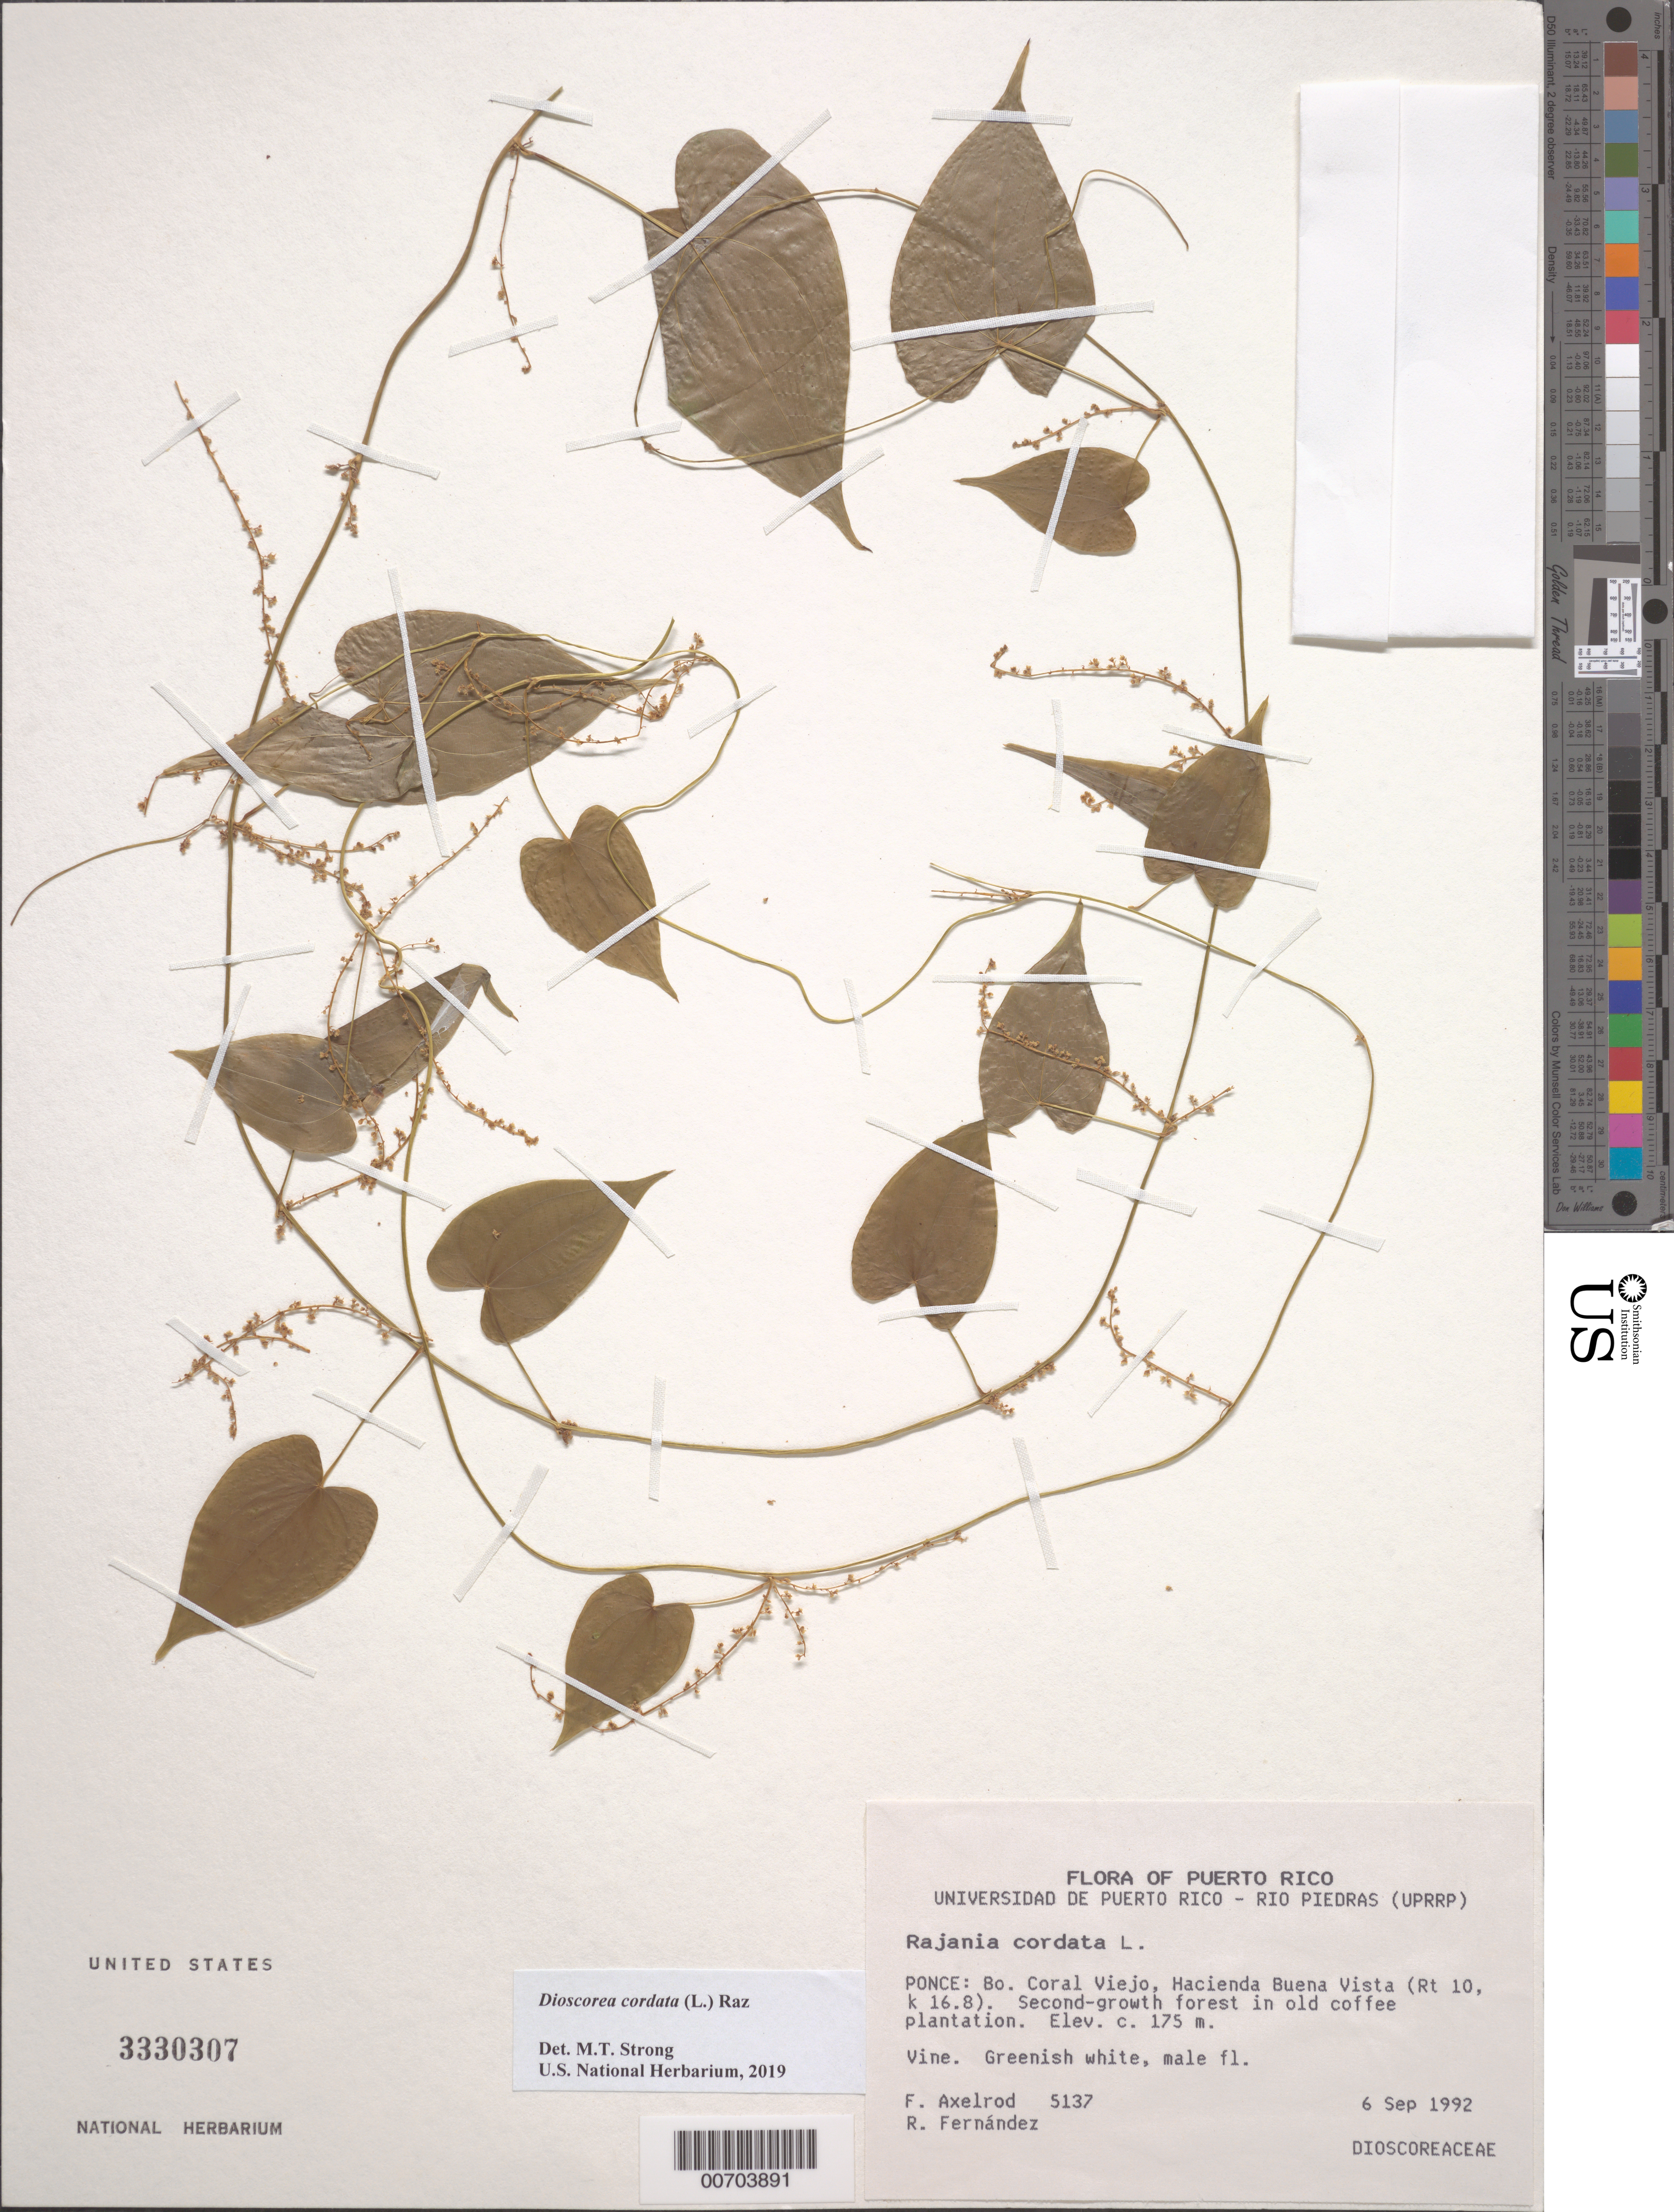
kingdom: Plantae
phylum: Tracheophyta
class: Liliopsida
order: Dioscoreales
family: Dioscoreaceae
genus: Dioscorea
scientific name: Dioscorea cordata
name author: (L.) Raz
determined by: Strong, M. T., (US), Smithsonian Institution - National Museum of Natural History (UNITED STATES)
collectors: F. S. Axelrod & A. Fernández-Pérez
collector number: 5137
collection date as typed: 06 Sep 1992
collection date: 1992-09-06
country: Puerto Rico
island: Greater Antilles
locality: Ponce: Bo. Coral Viejo, Hacienda Buena Vista (Rt 10 k 16.8)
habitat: Second-growth forest in old coffee plantation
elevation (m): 175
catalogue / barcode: US 3330307